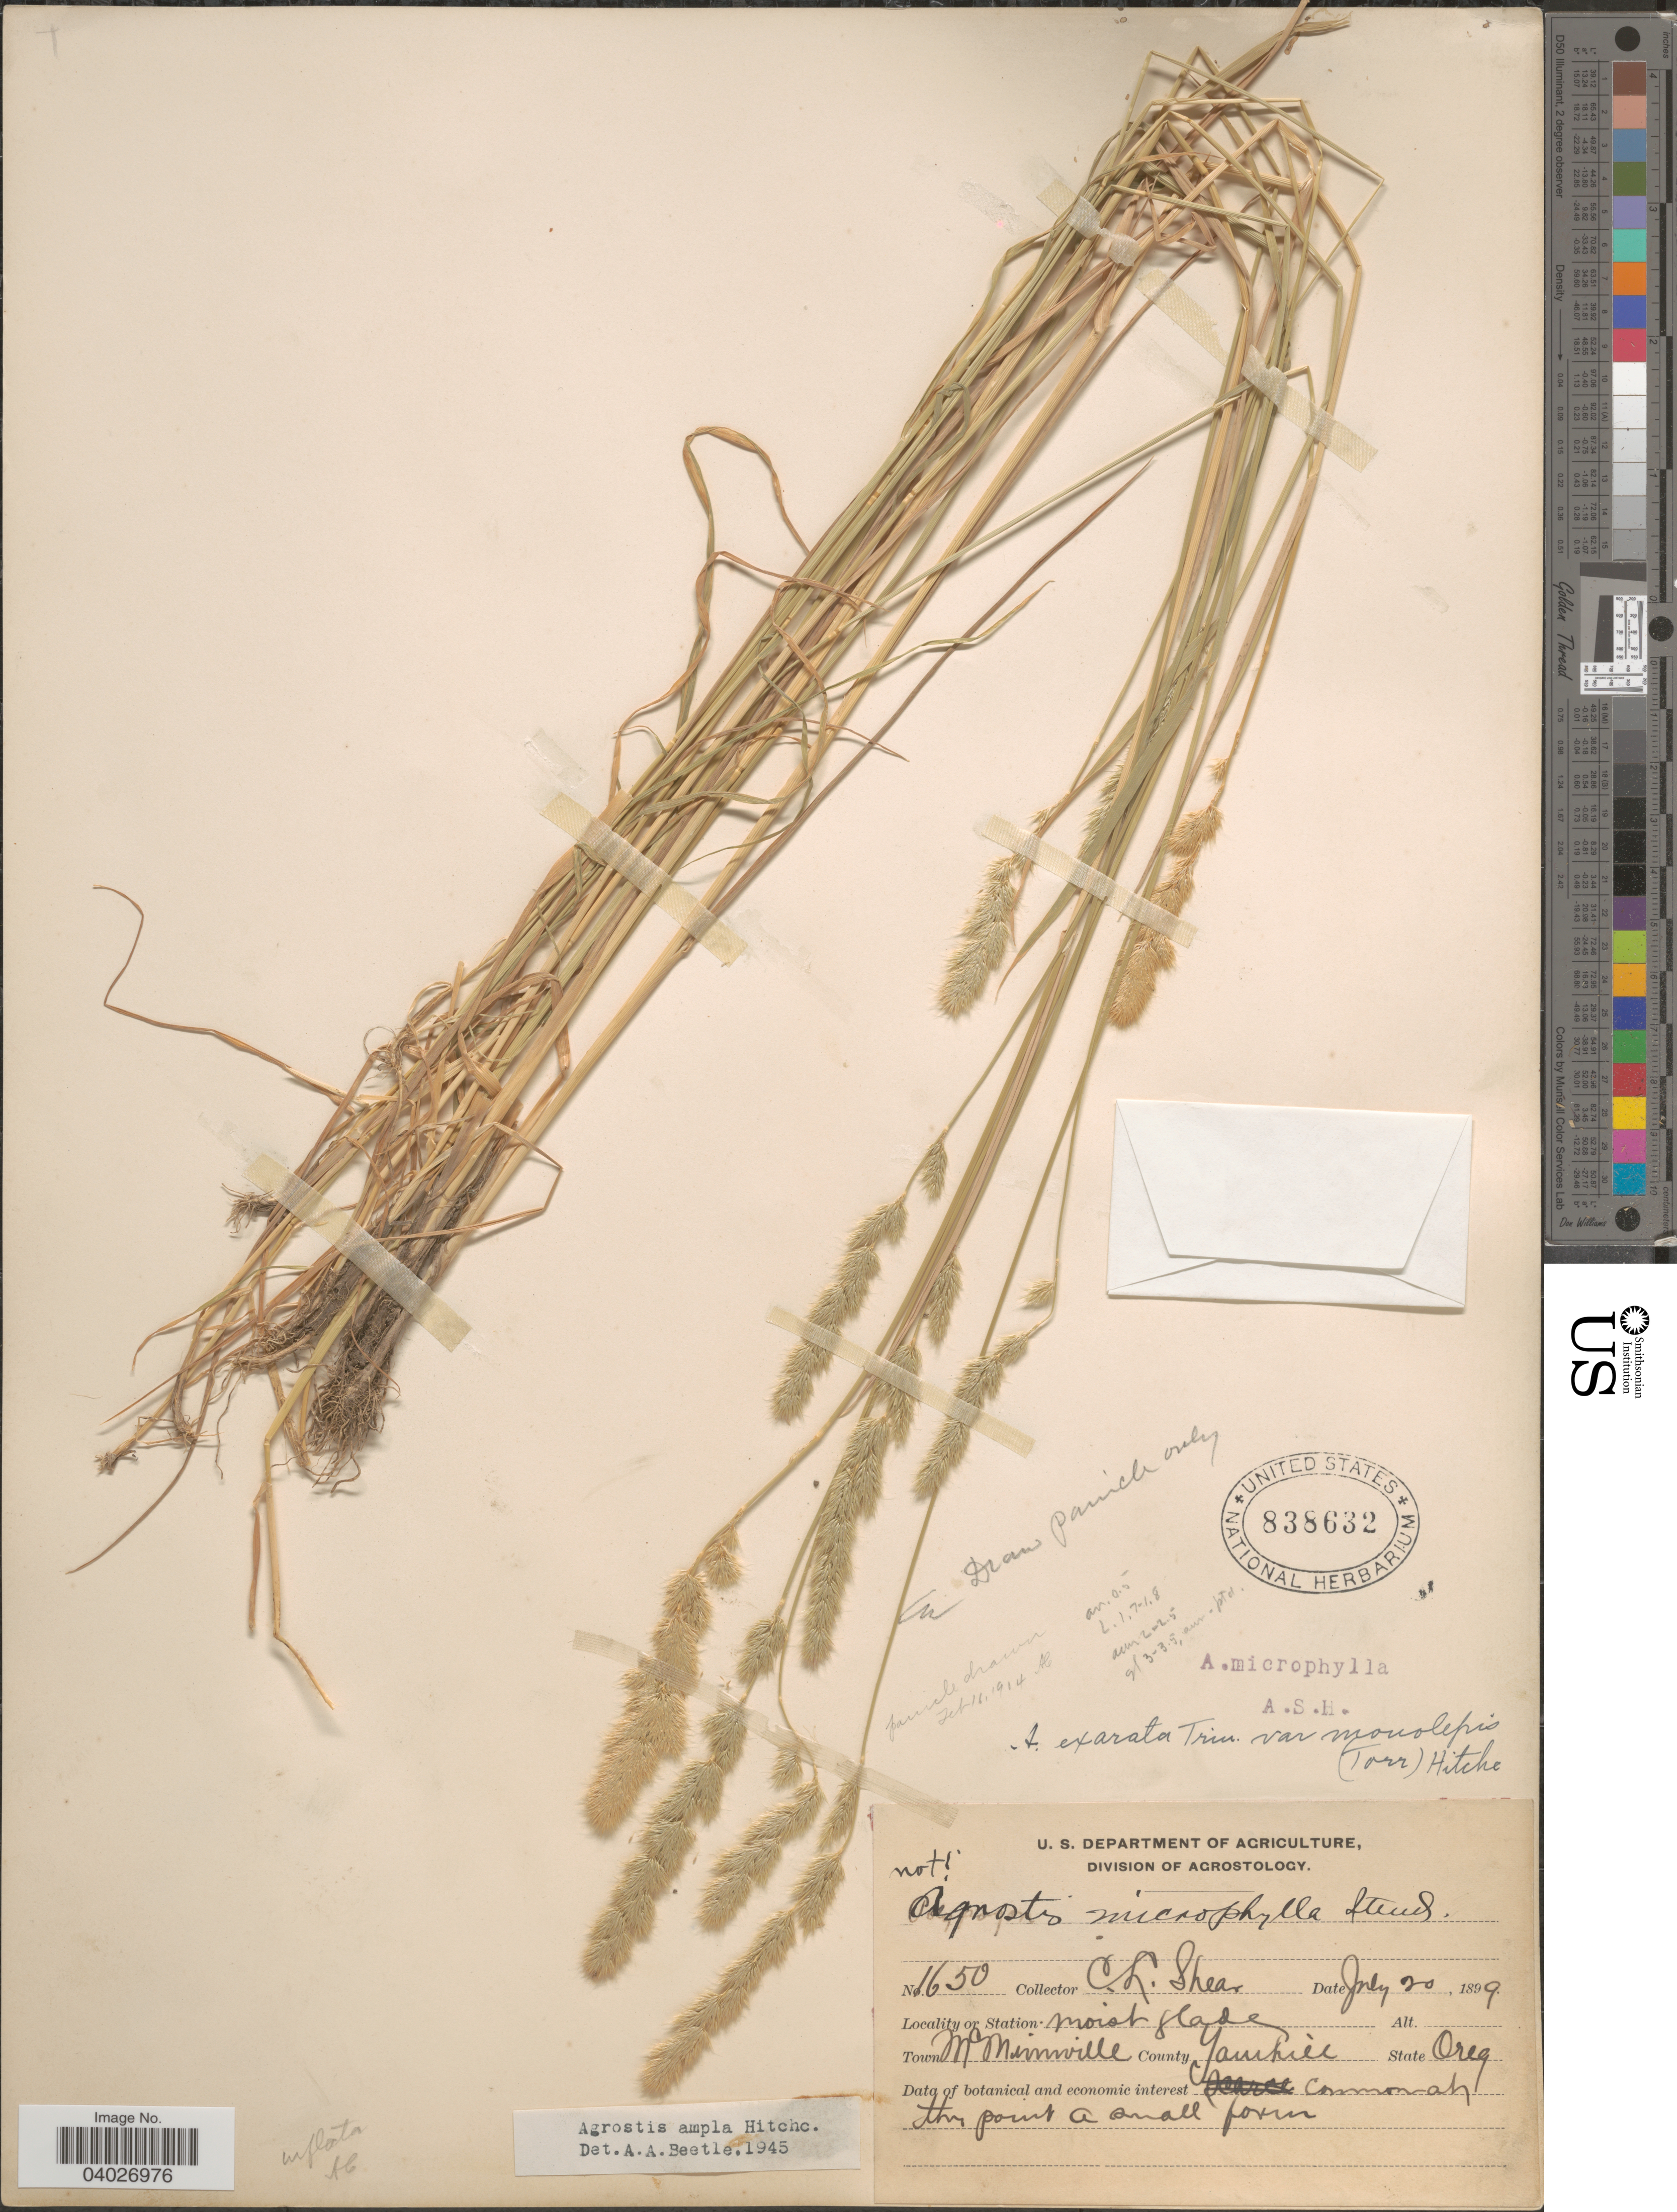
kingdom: Plantae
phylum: Tracheophyta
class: Liliopsida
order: Poales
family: Poaceae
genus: Agrostis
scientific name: Agrostis microphylla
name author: Steud.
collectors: C. L. Shear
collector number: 1650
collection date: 1899-07-20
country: United States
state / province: Oregon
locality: McMinnville. County Yamhill.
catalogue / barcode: US 838632